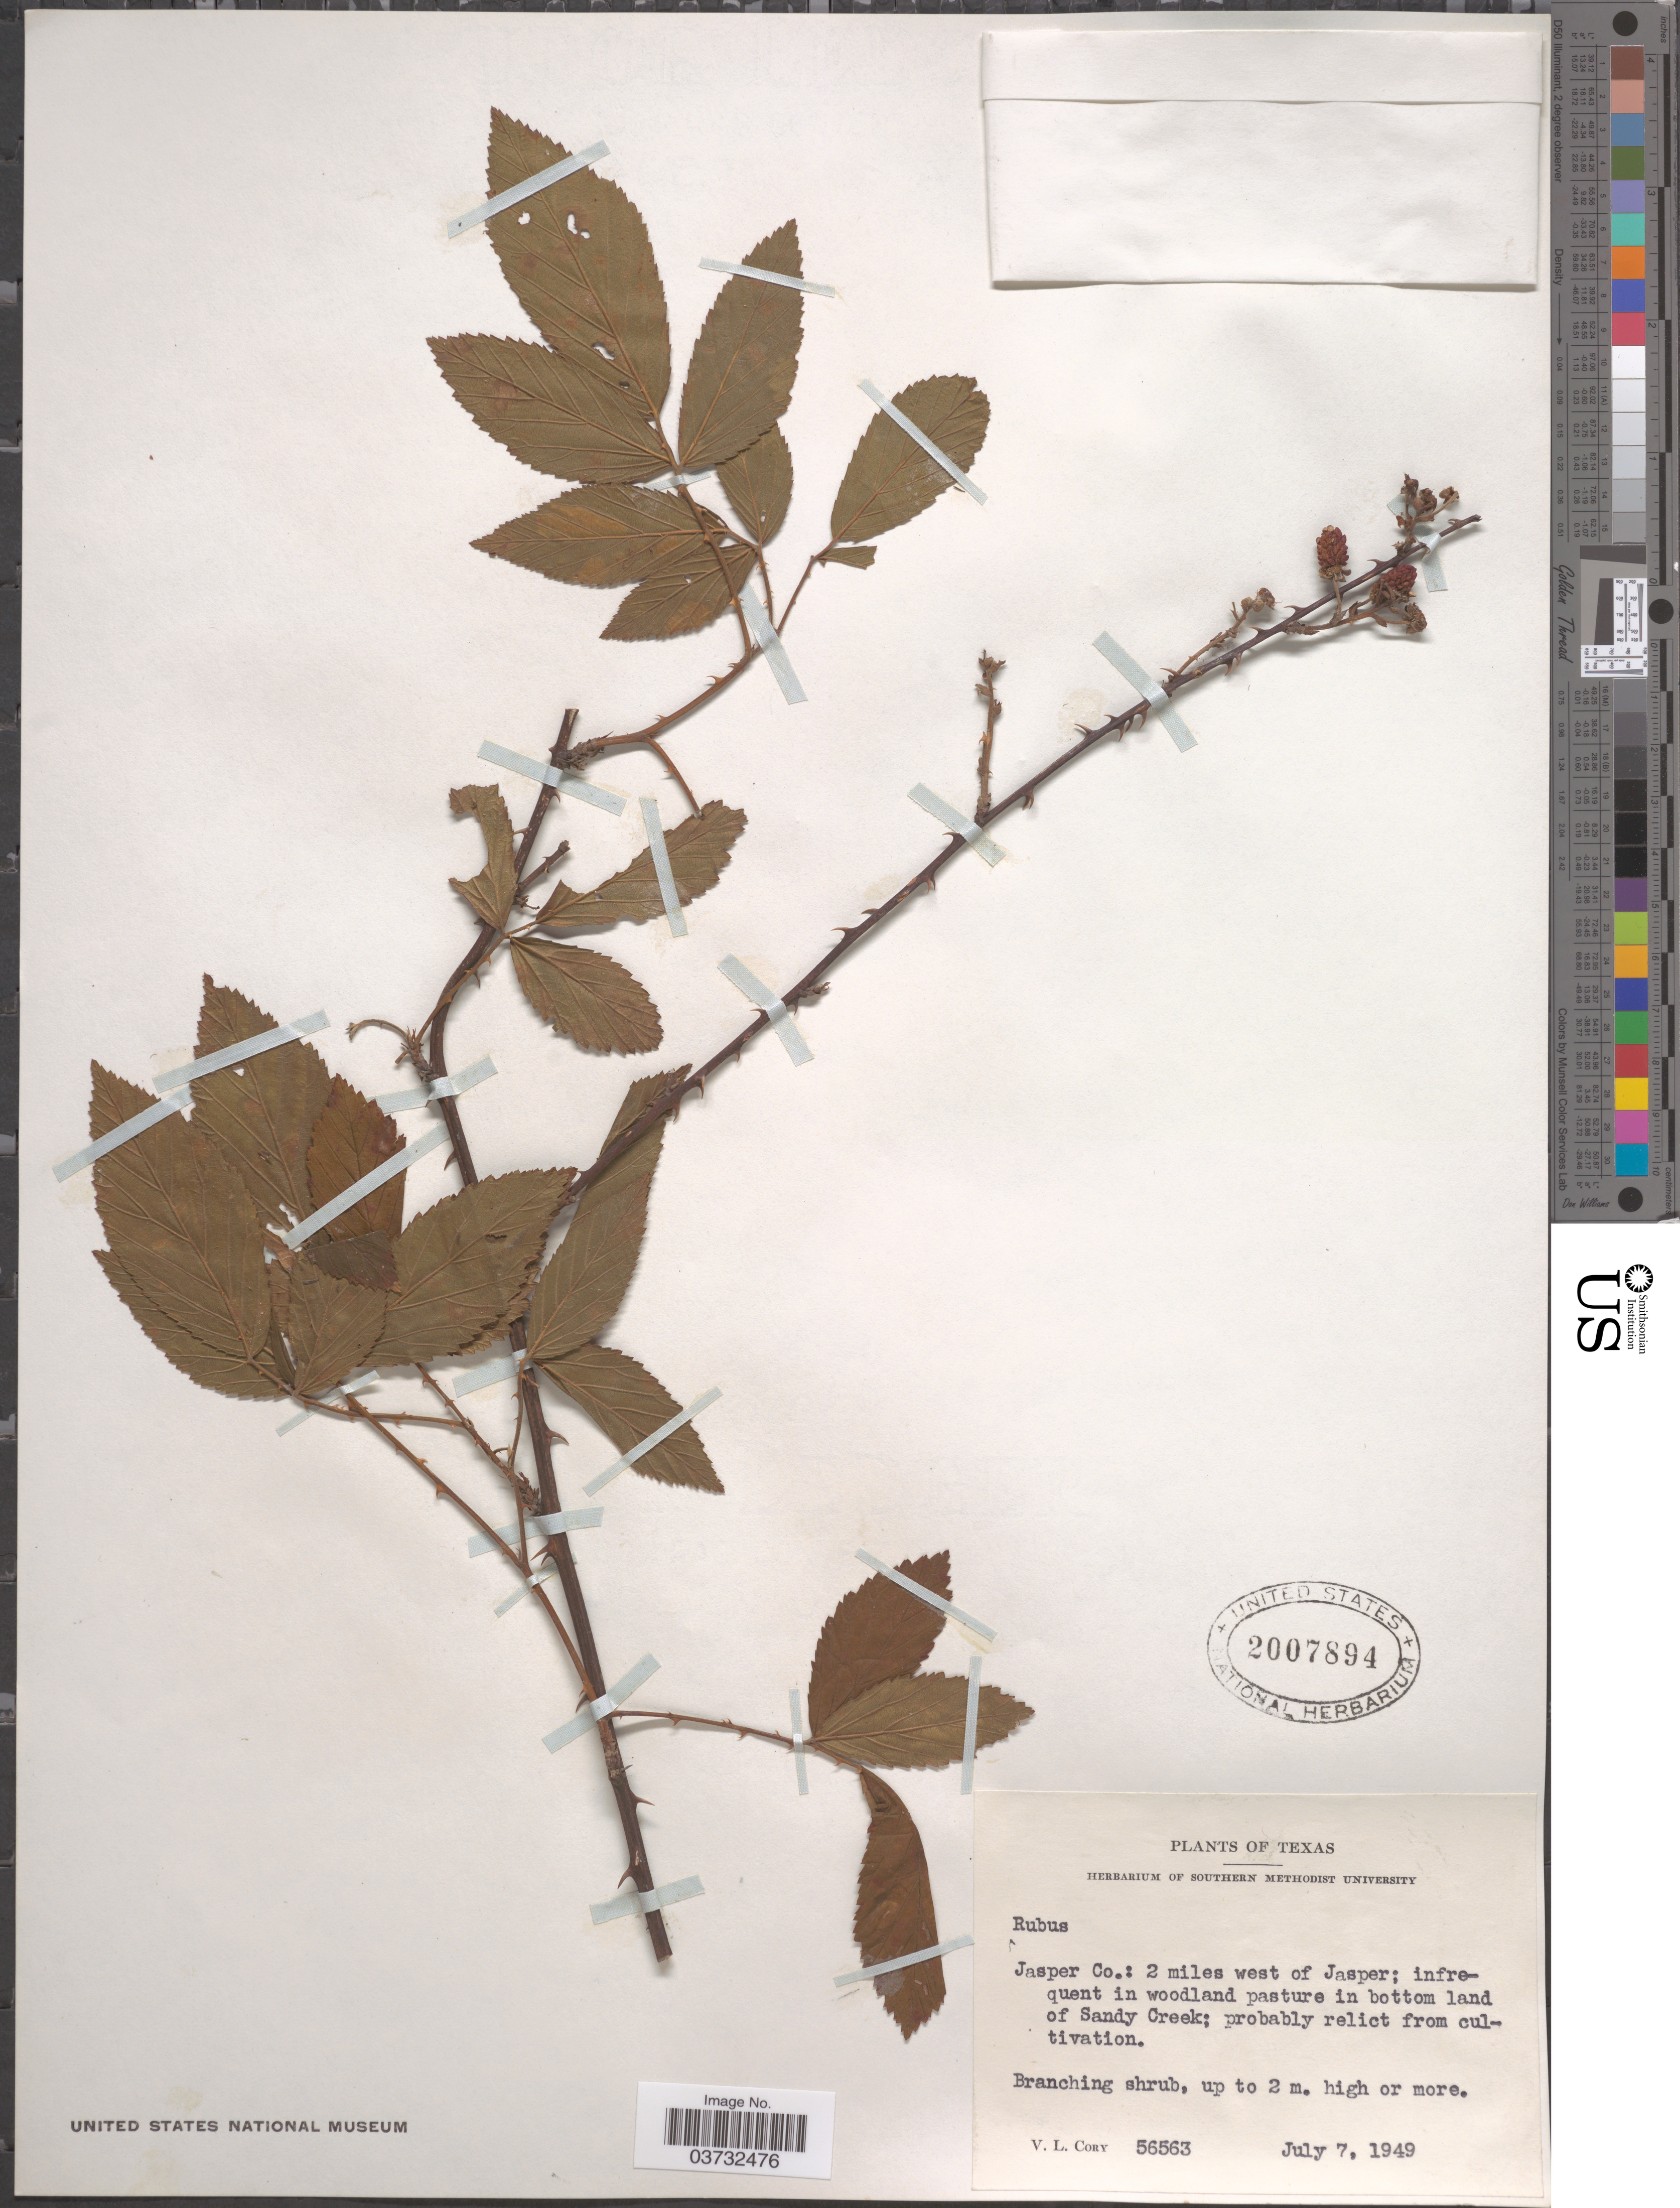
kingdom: Plantae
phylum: Tracheophyta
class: Magnoliopsida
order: Rosales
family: Rosaceae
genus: Rubus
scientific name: Rubus sp.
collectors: V. Cory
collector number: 56563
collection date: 1949-07-07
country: United States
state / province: Texas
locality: Jasper Co.: 2 miles west of Jasper; infrequent in woodland pasture in bottom land of Sandy Creek.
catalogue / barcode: US 2007894